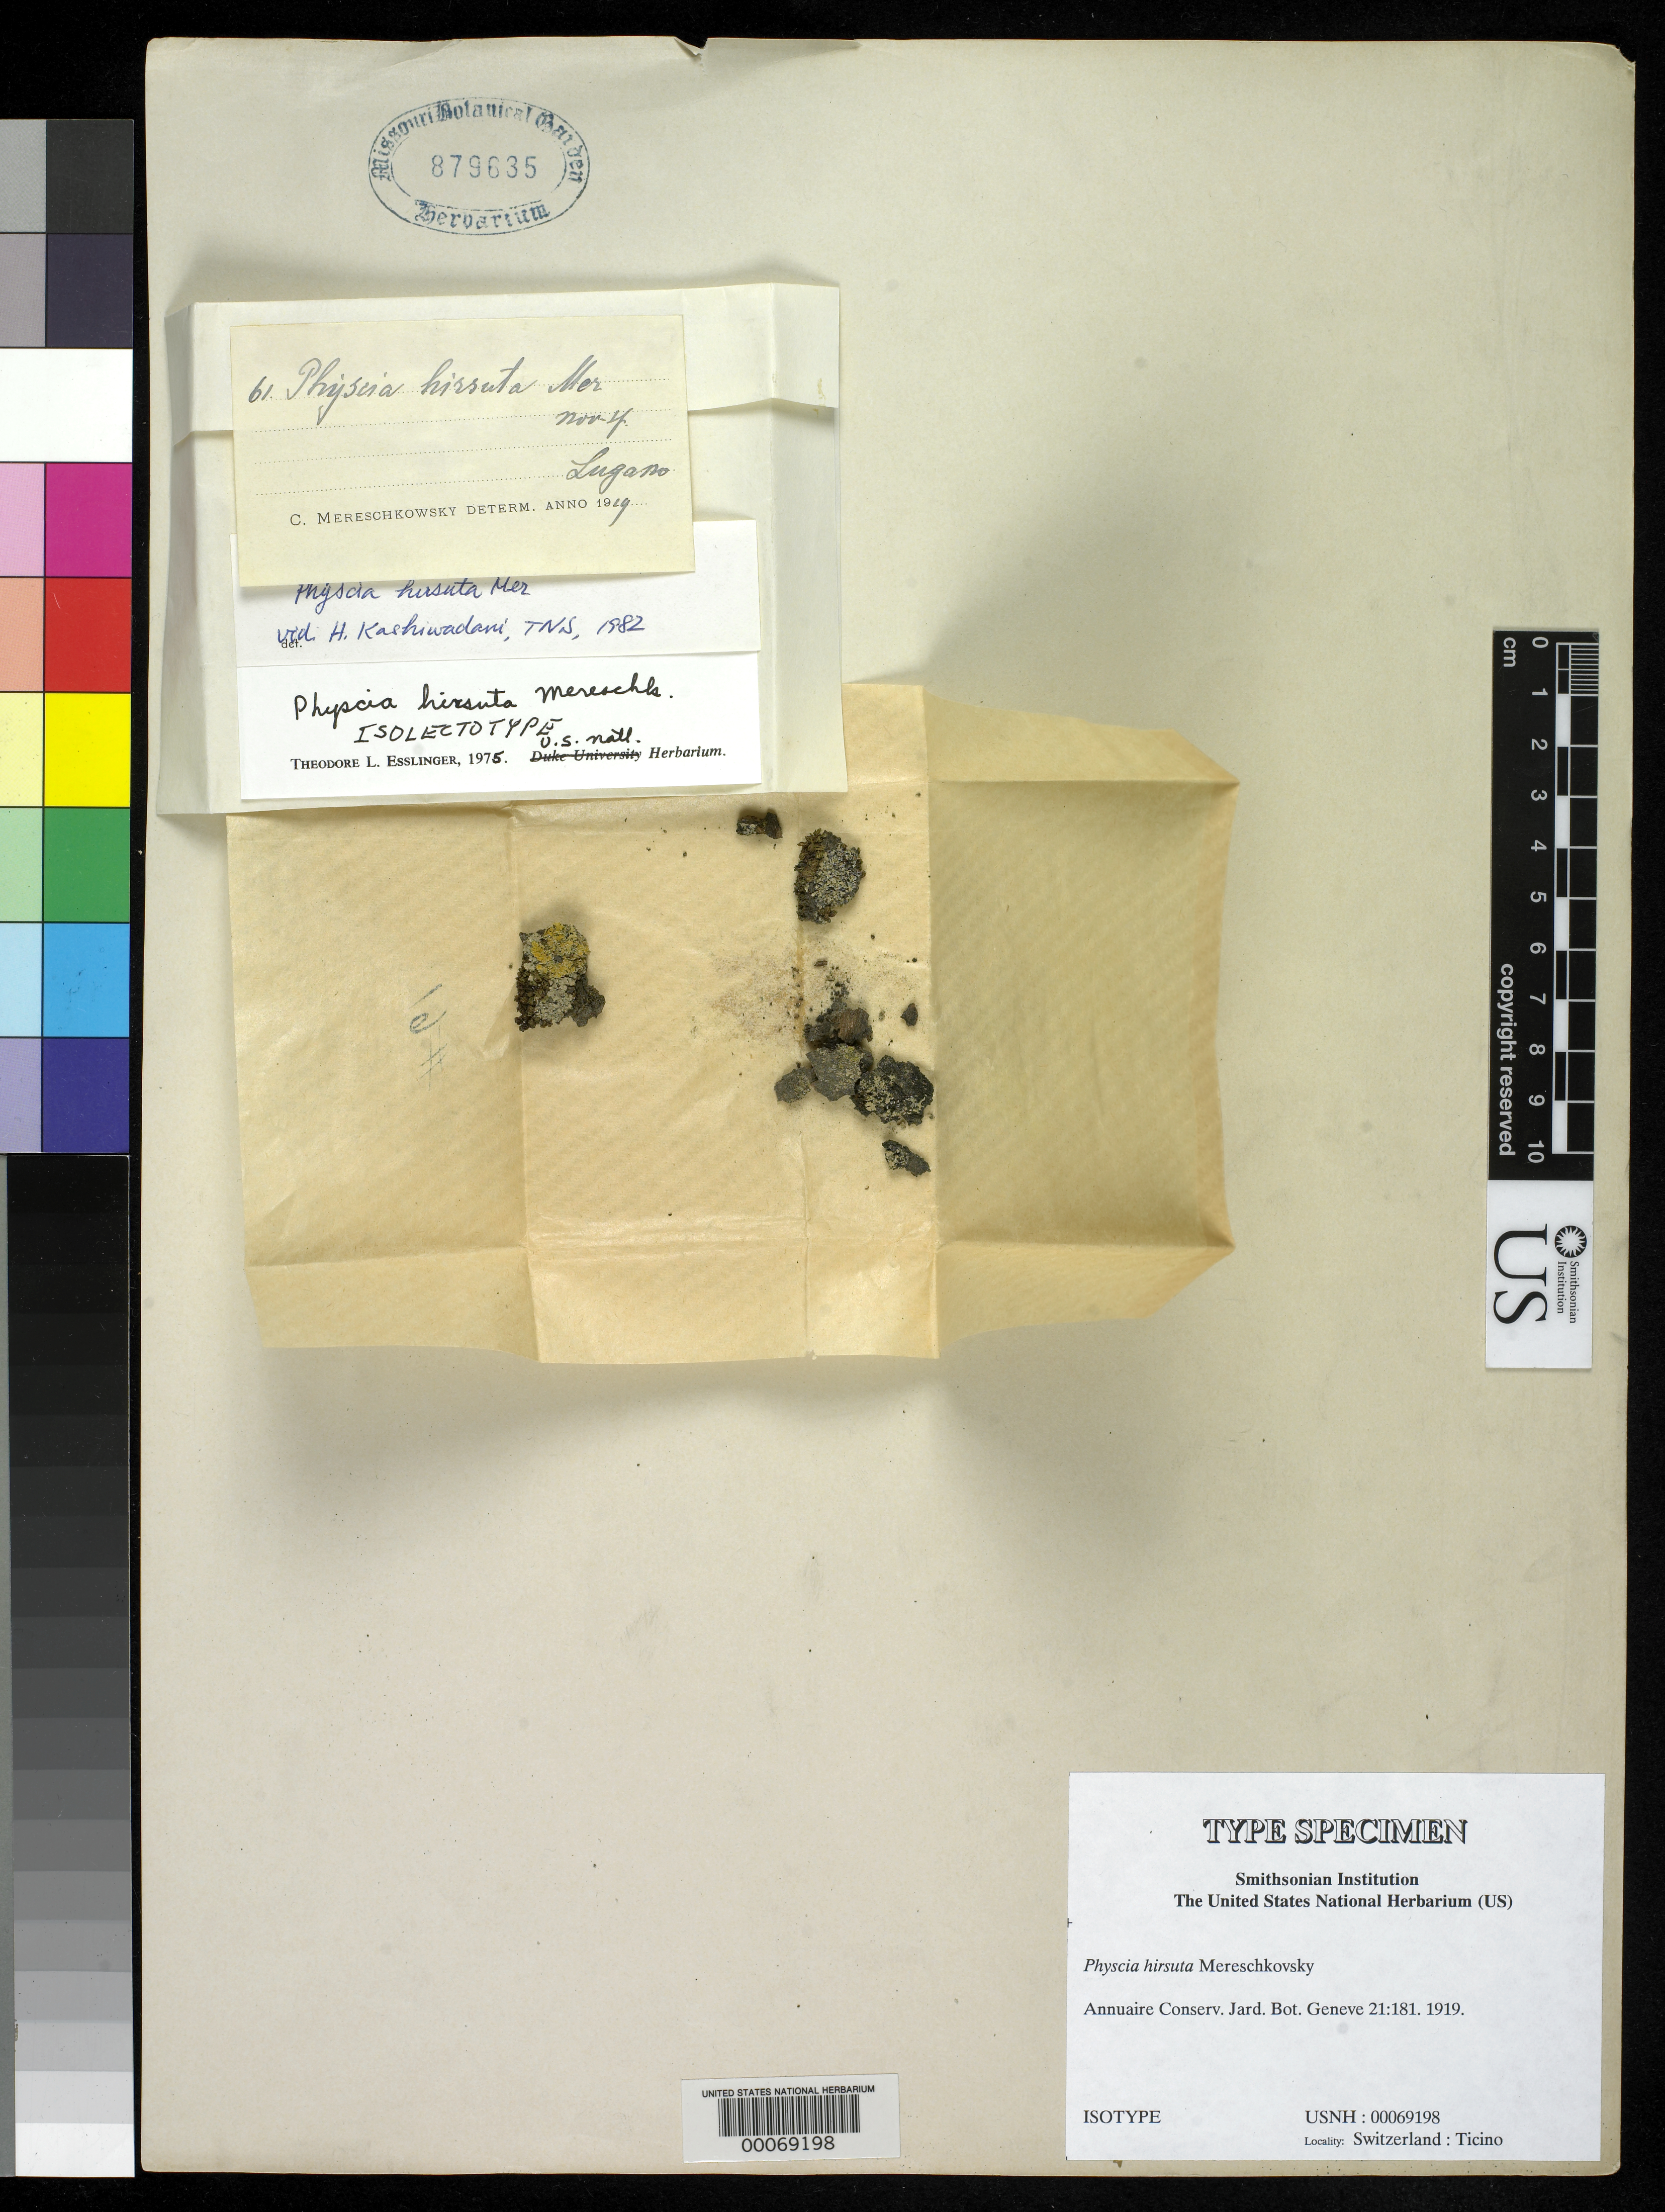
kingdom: Fungi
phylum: Ascomycota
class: Lecanoromycetes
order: Caliciales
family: Physciaceae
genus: Physcia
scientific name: Physcia hirsuta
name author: Mereschk.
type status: Isotype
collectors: K. S. Mereschkovsky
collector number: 61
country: Switzerland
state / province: Ticino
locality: Lugano.